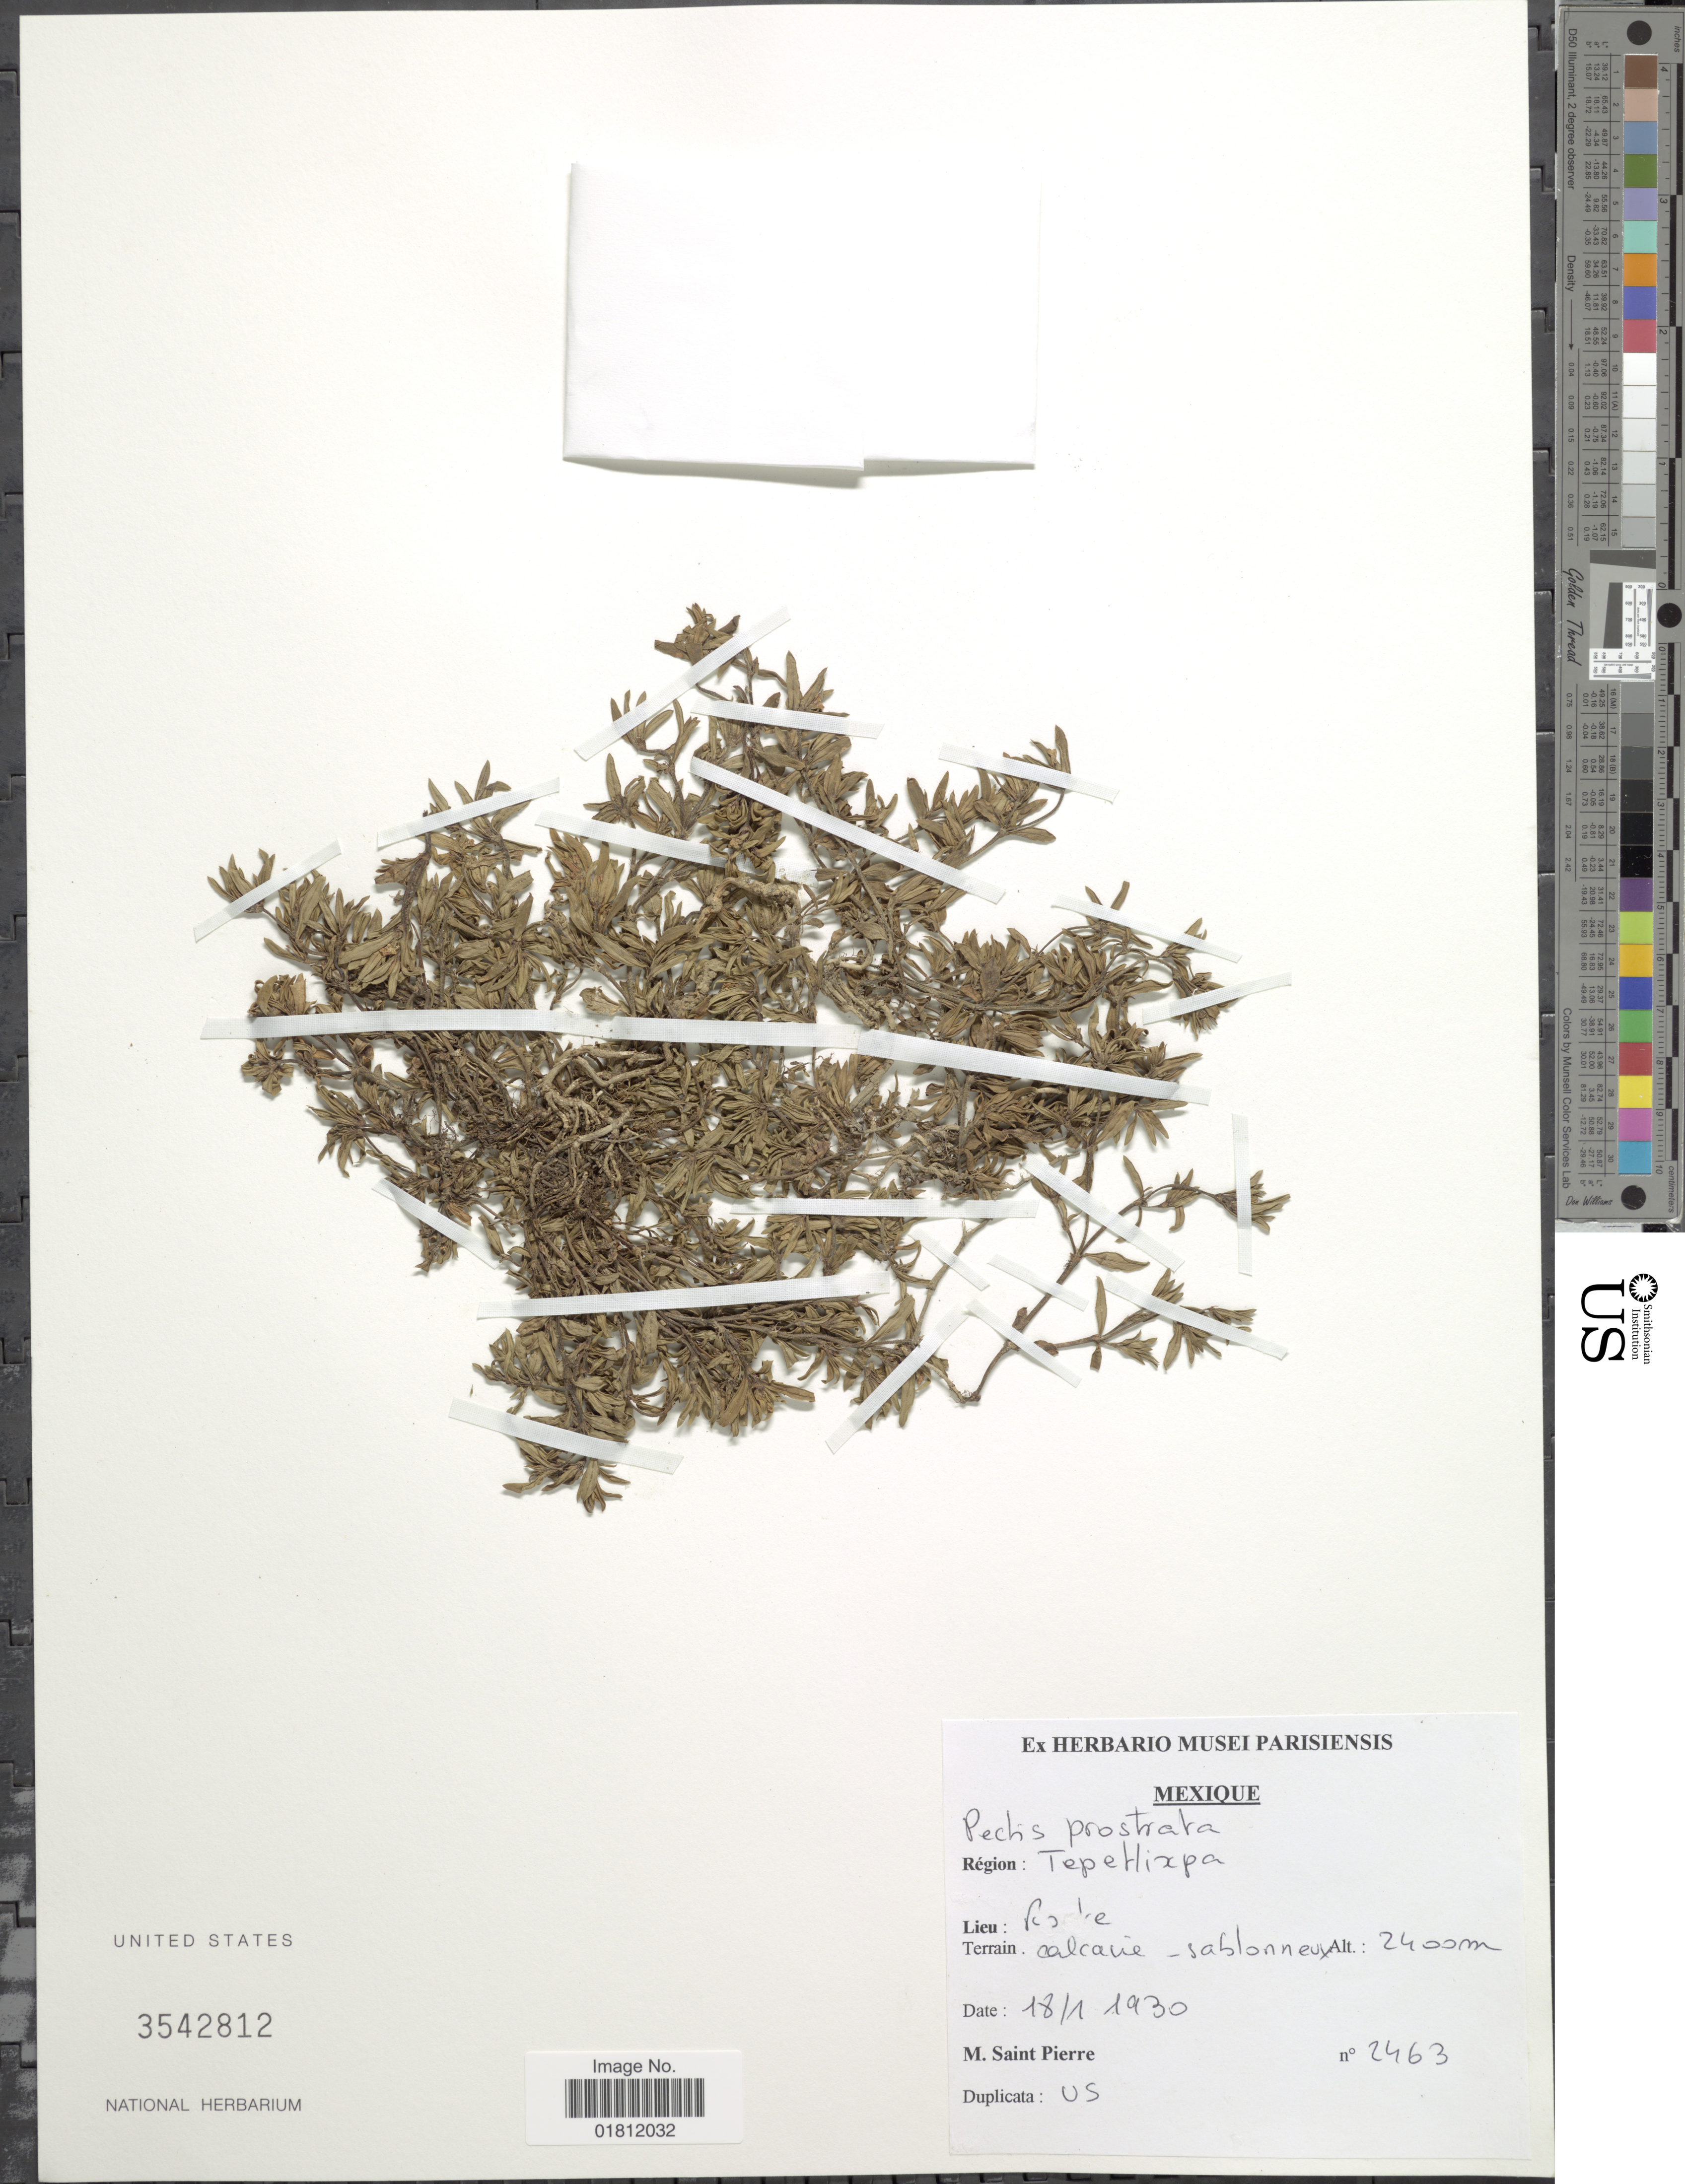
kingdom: Plantae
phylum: Tracheophyta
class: Magnoliopsida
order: Asterales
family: Asteraceae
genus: Pectis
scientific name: Pectis prostrata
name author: Cav.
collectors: M. Saint-Pierre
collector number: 2463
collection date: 1930-01-18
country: Mexico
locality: Region: Tepetlixpa, Lieu: P [illegible text]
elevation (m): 2400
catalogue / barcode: US 3542812